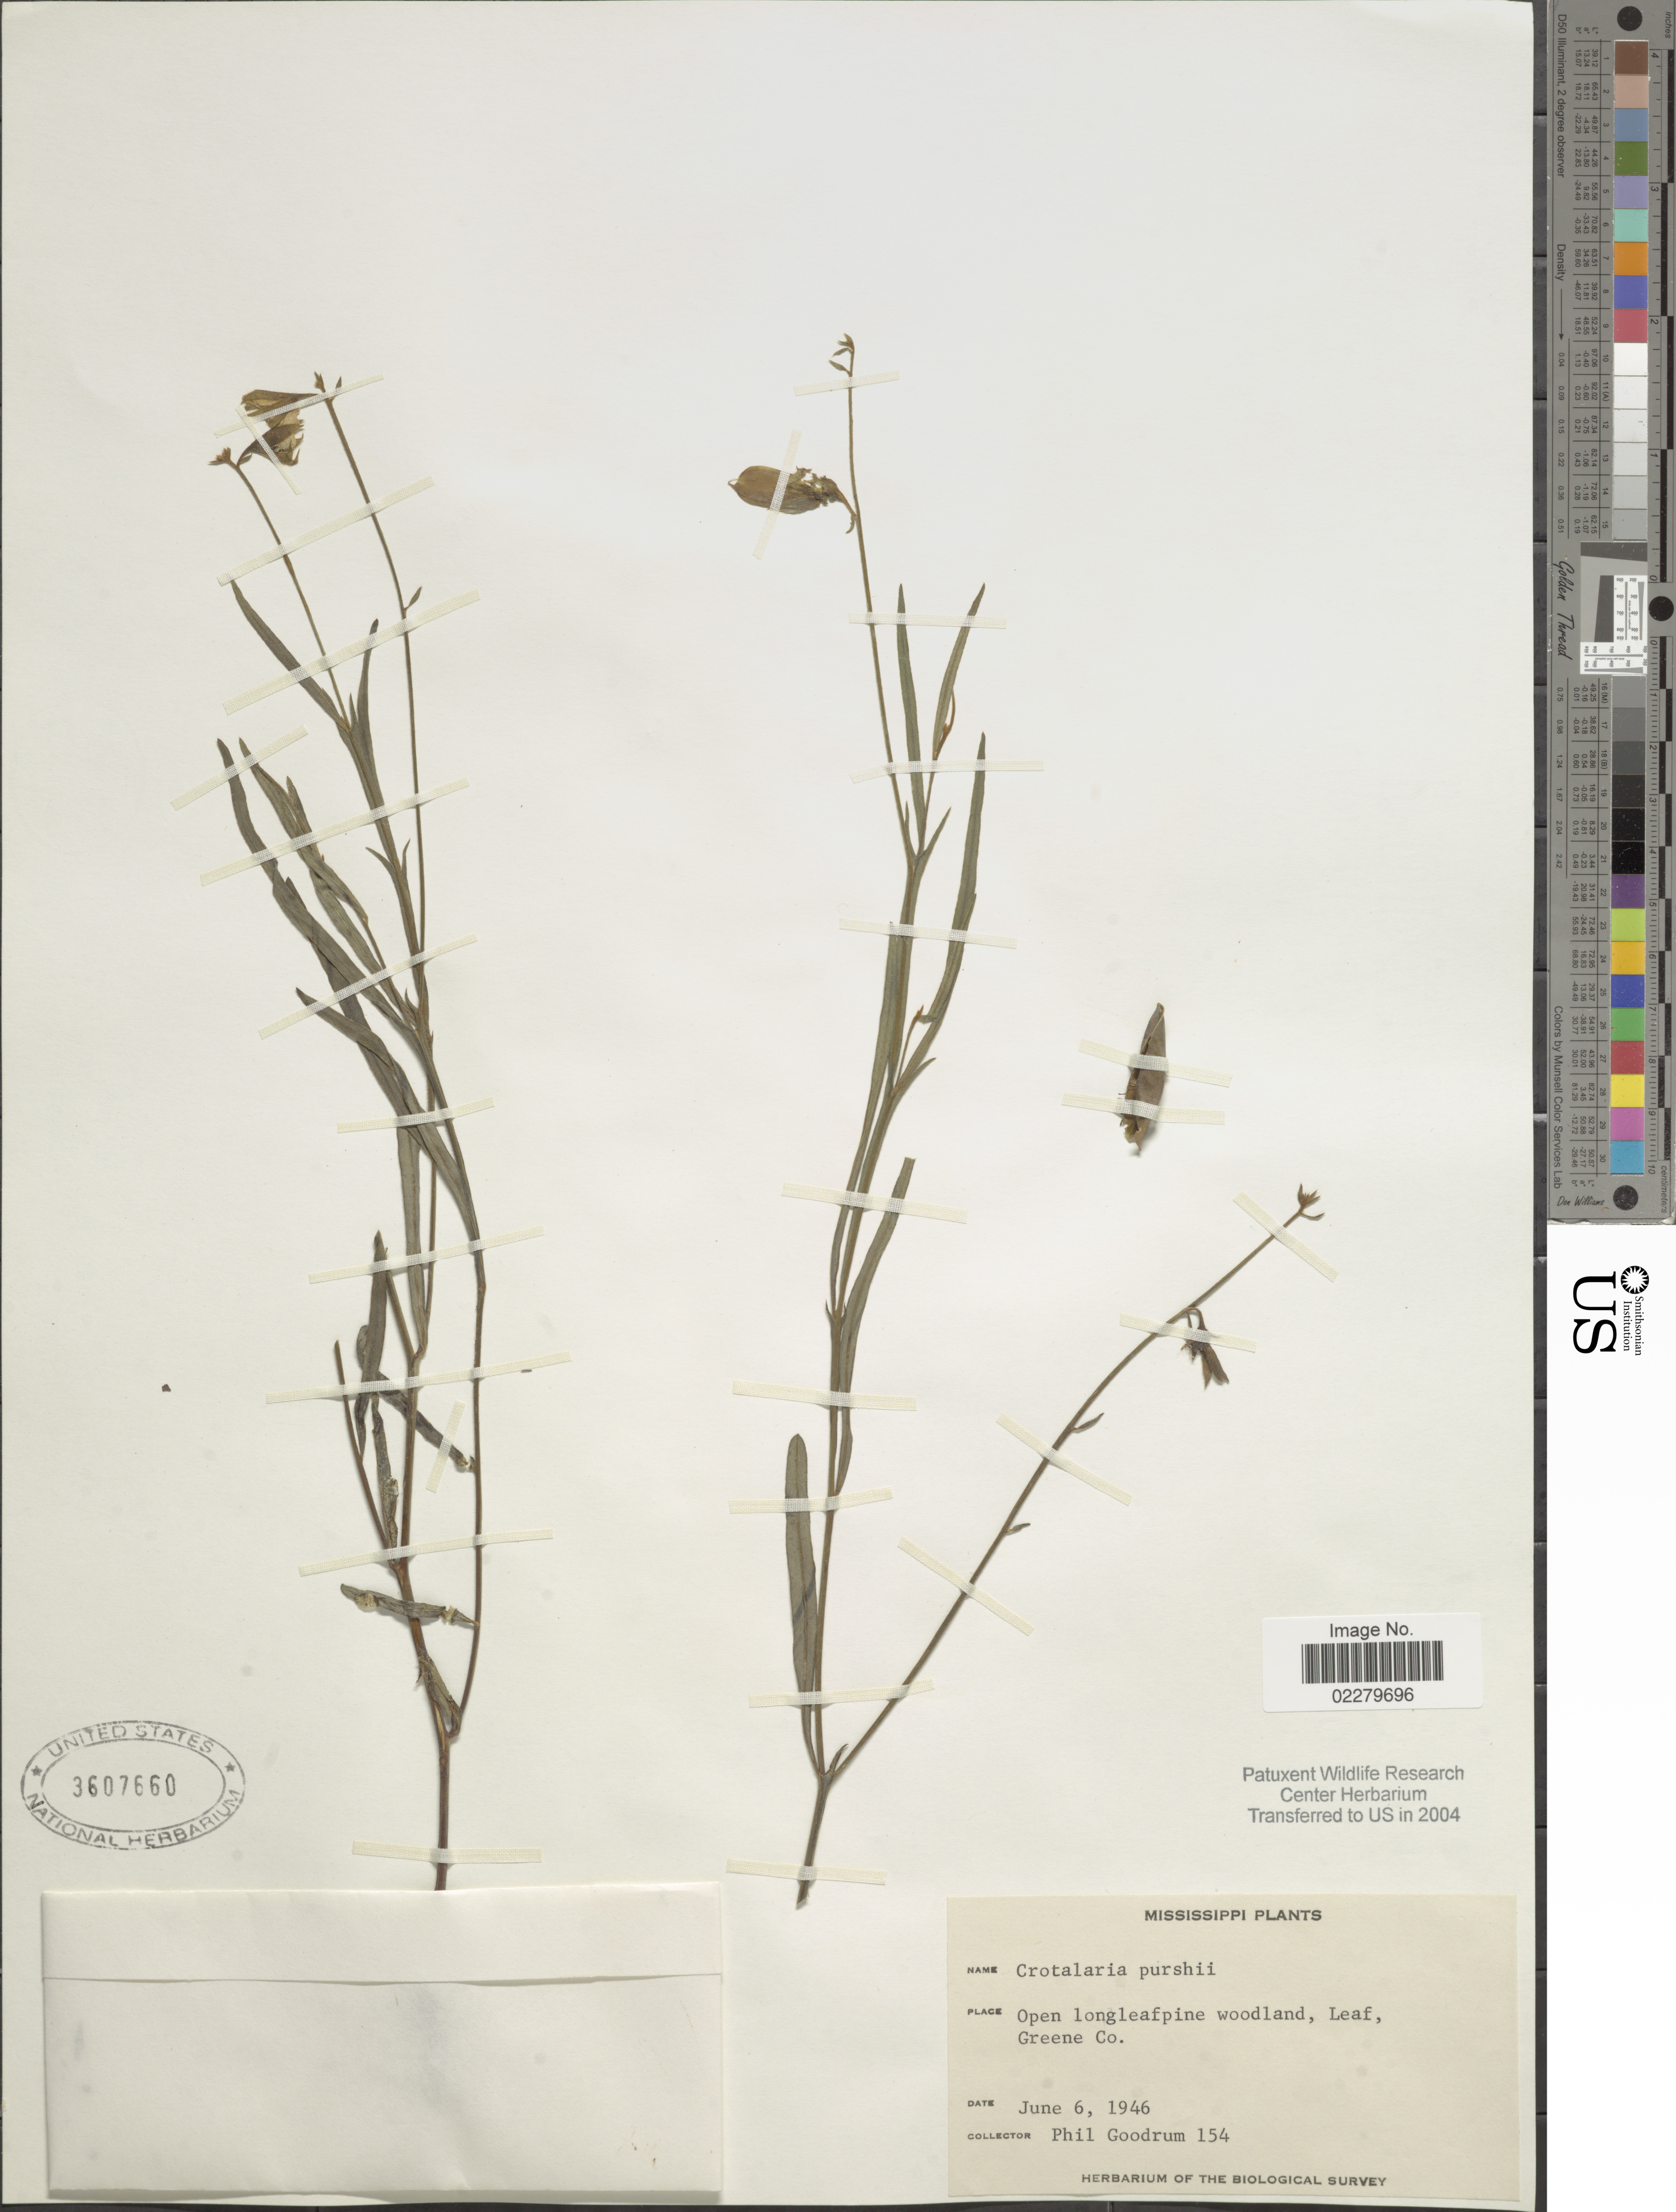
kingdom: Plantae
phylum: Tracheophyta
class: Magnoliopsida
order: Fabales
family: Fabaceae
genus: Crotalaria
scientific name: Crotalaria purshii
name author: DC.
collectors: P. Goodrum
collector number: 154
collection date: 1946-06-06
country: United States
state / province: Mississippi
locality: Open longleafpine woodland, Leaf, Greene Co.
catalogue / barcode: US 3607660